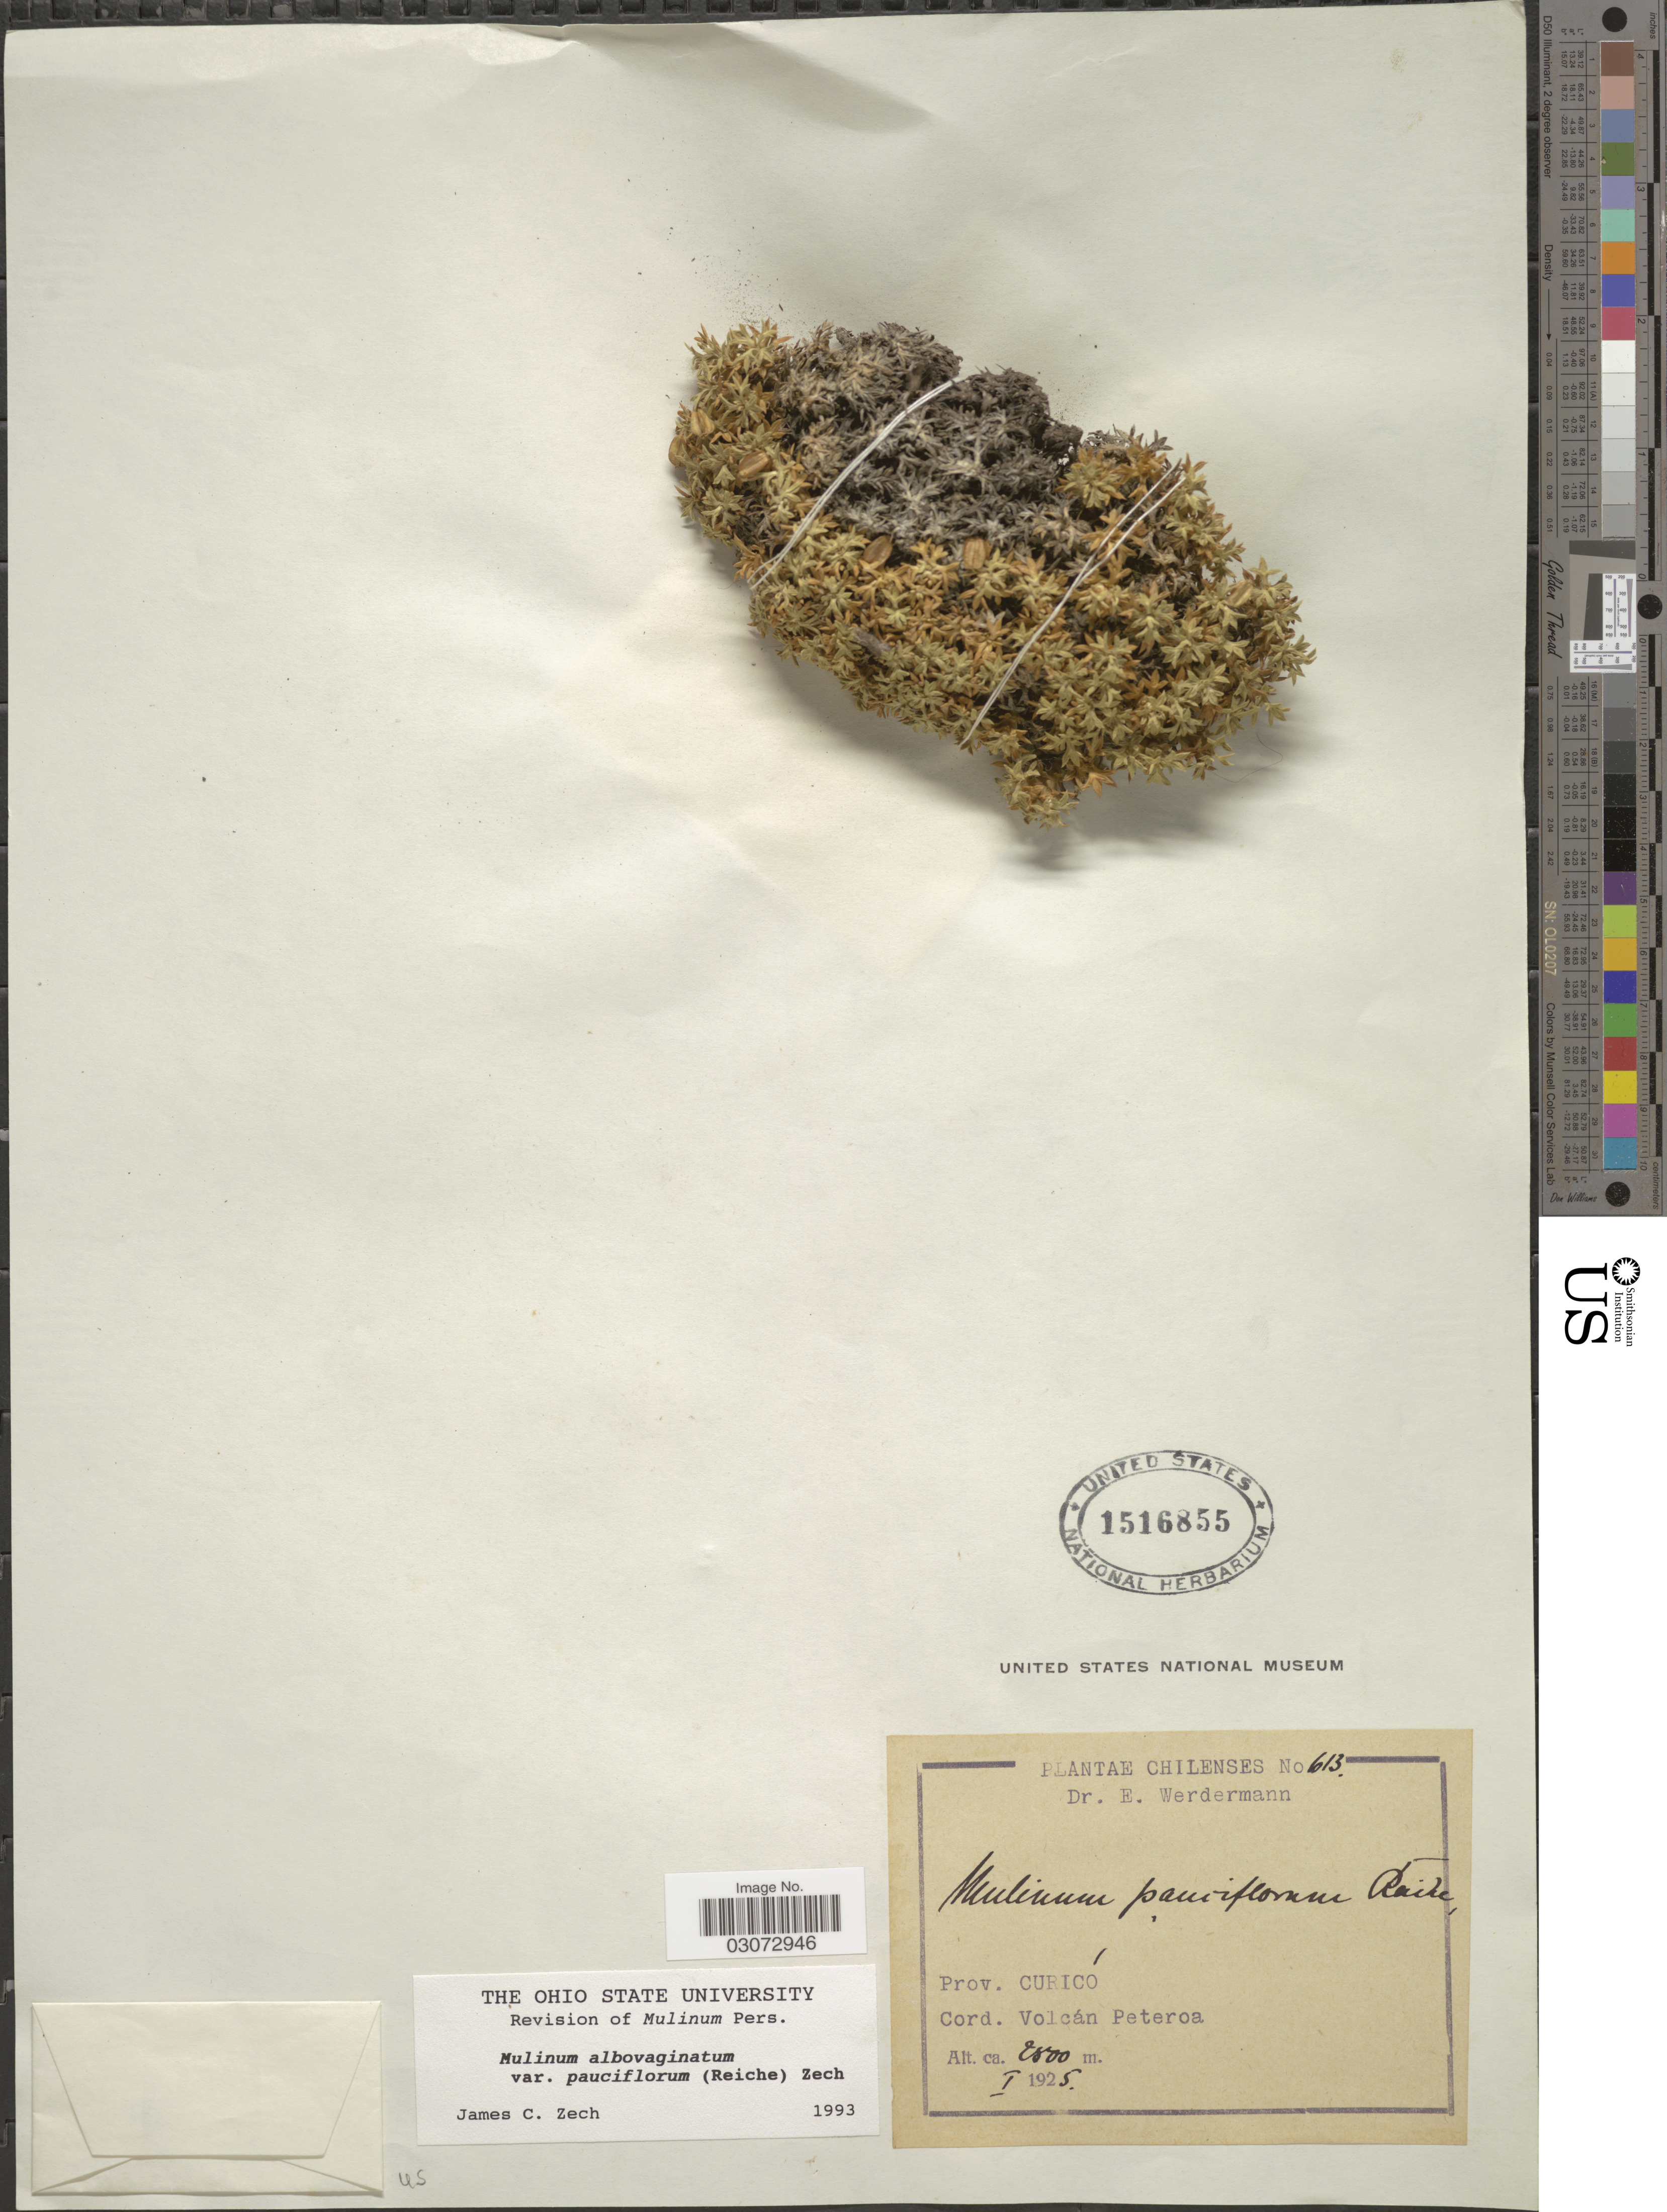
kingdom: Plantae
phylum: Tracheophyta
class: Magnoliopsida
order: Apiales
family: Apiaceae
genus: Mulinum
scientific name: Mulinum albovaginatum var. pauciflorum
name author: (Reiche) J.C. Zech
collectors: E. Werdermann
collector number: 613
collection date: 1925-01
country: Chile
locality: Prov. Curicó. Cord. Volcán Peteroa.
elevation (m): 2800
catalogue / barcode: US 1516855